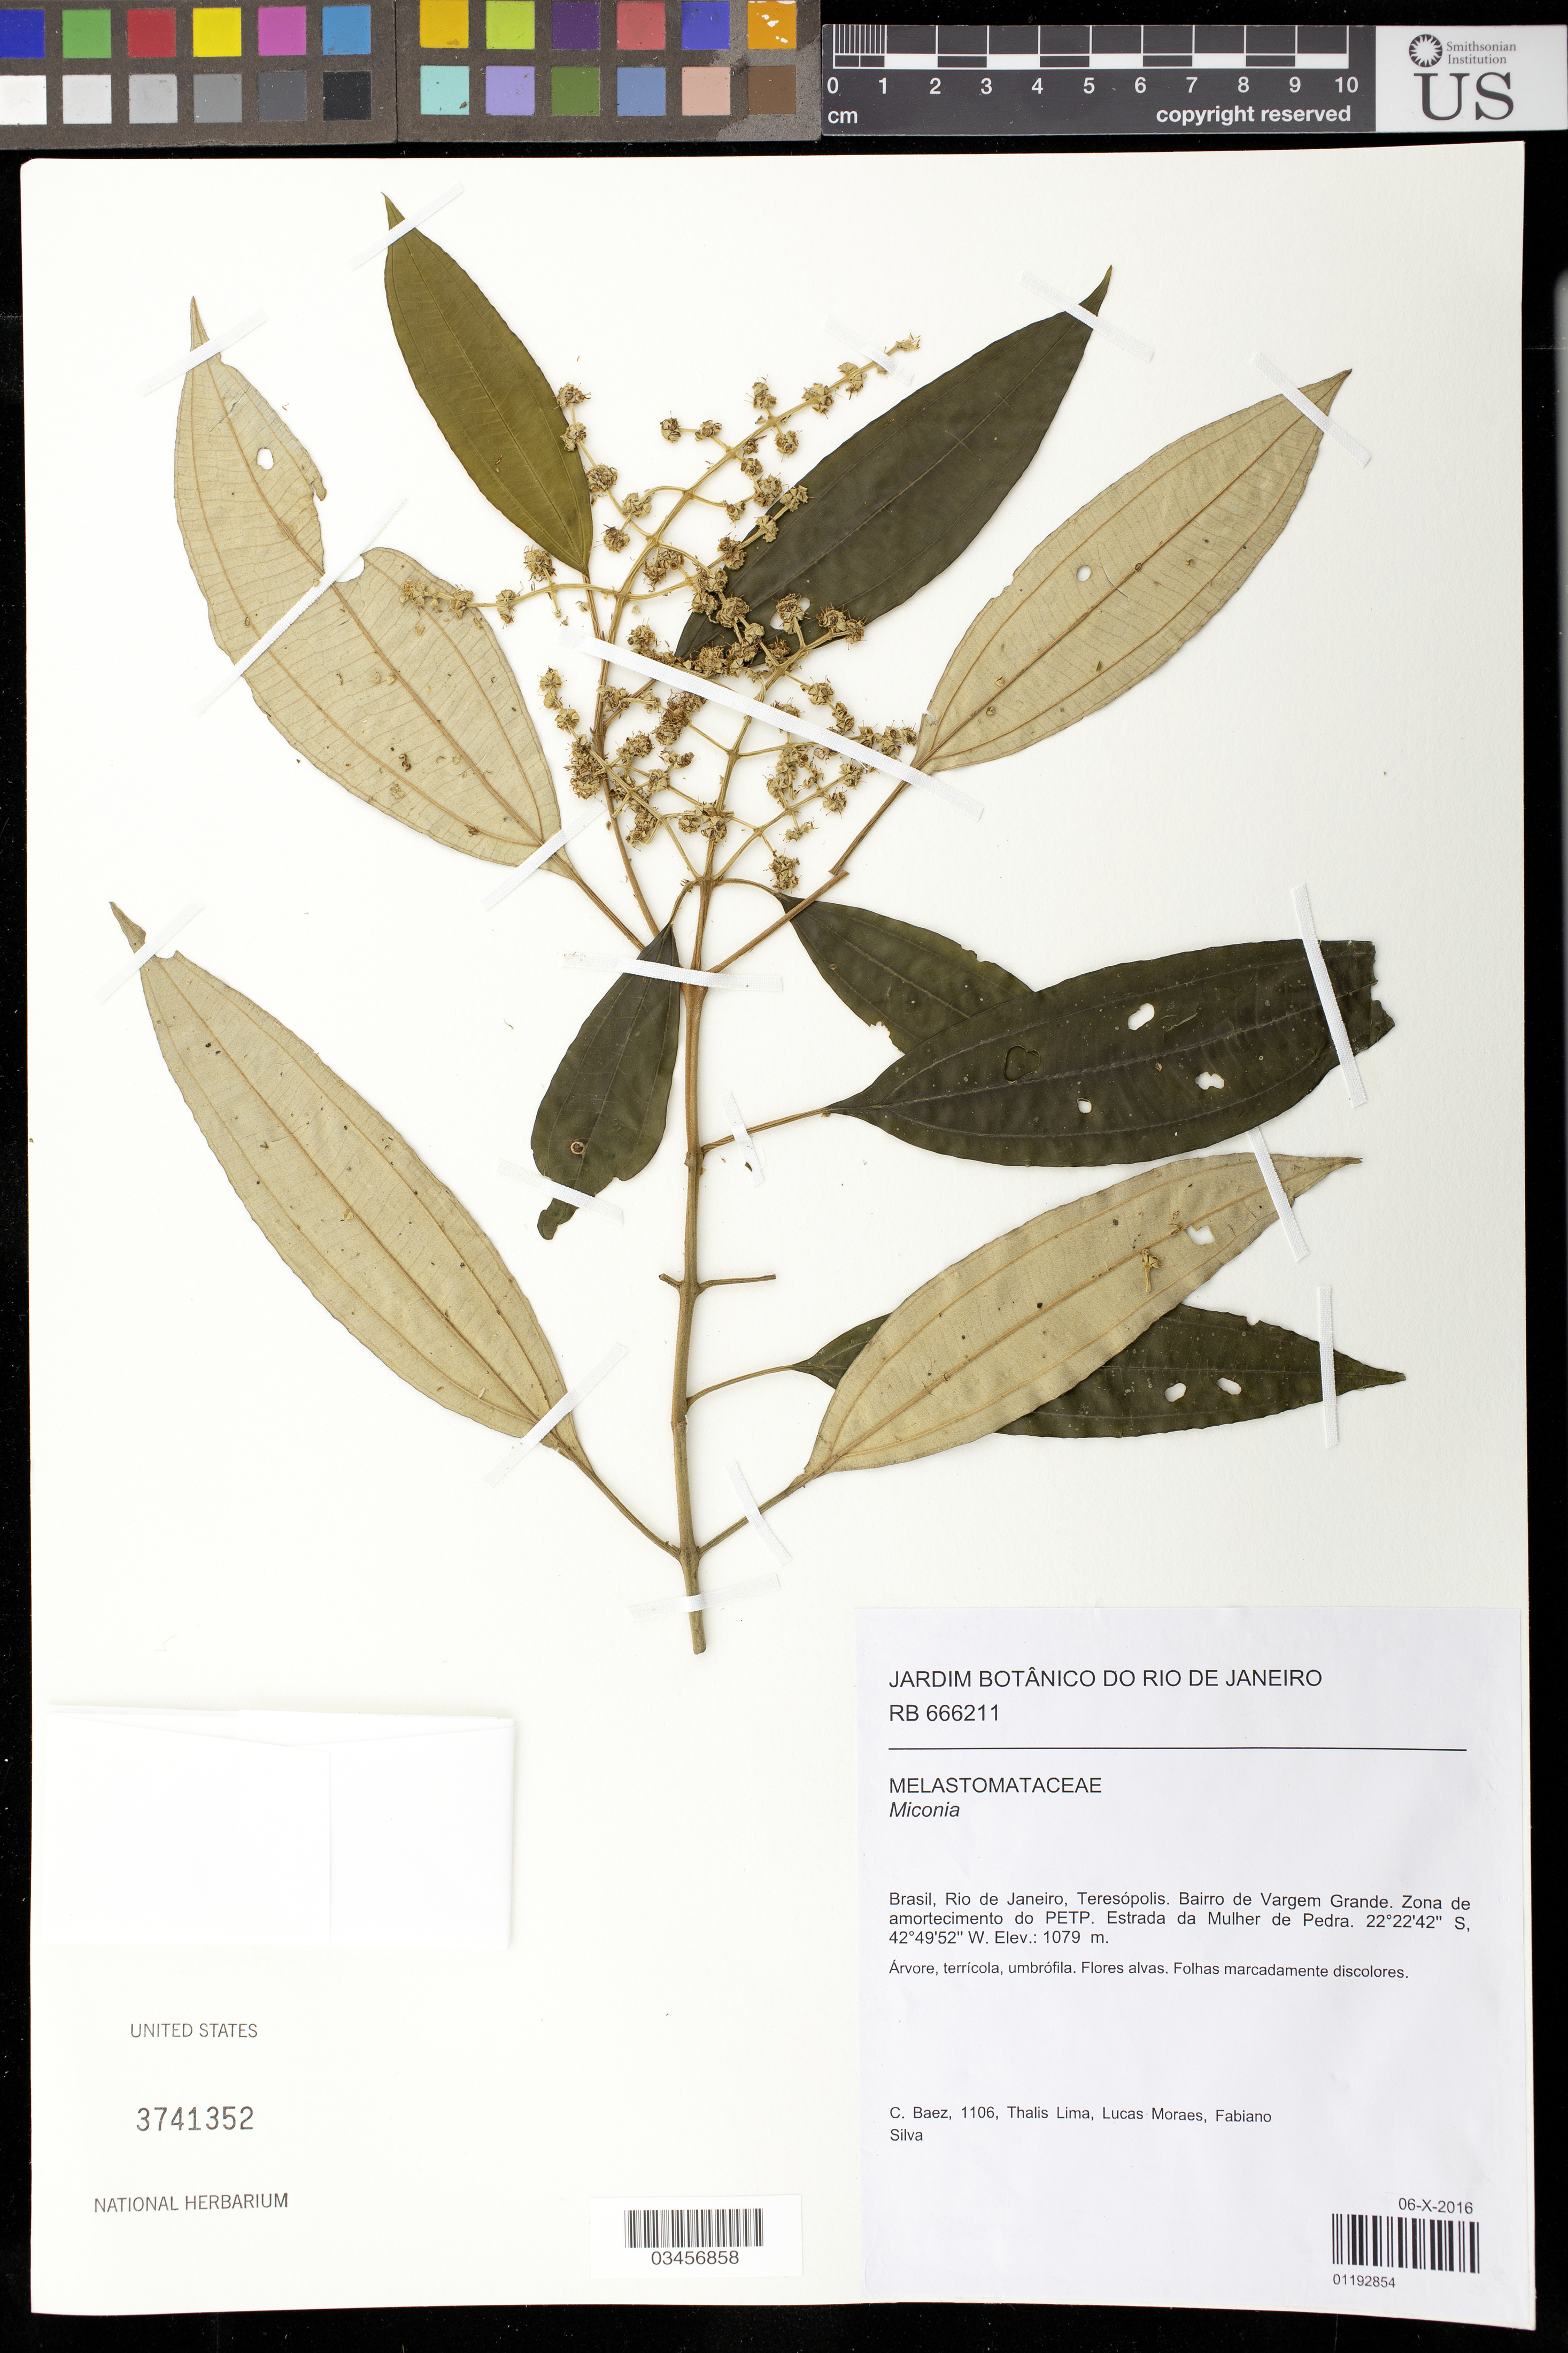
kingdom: Plantae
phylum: Tracheophyta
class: Magnoliopsida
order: Myrtales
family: Melastomataceae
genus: Miconia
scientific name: Miconia buddlejoides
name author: Triana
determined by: Nascimento, Matheus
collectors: C. Baez, T. Lima, L. Moraes & F. Silva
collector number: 1106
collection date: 2016-10-06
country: Brazil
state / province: Rio de Janeiro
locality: Teresópolis. Bairro de Vargem Grande. Zona de amortecimento do PETP. Estrada da Mulher de Pedra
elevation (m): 1079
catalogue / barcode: US 3741352